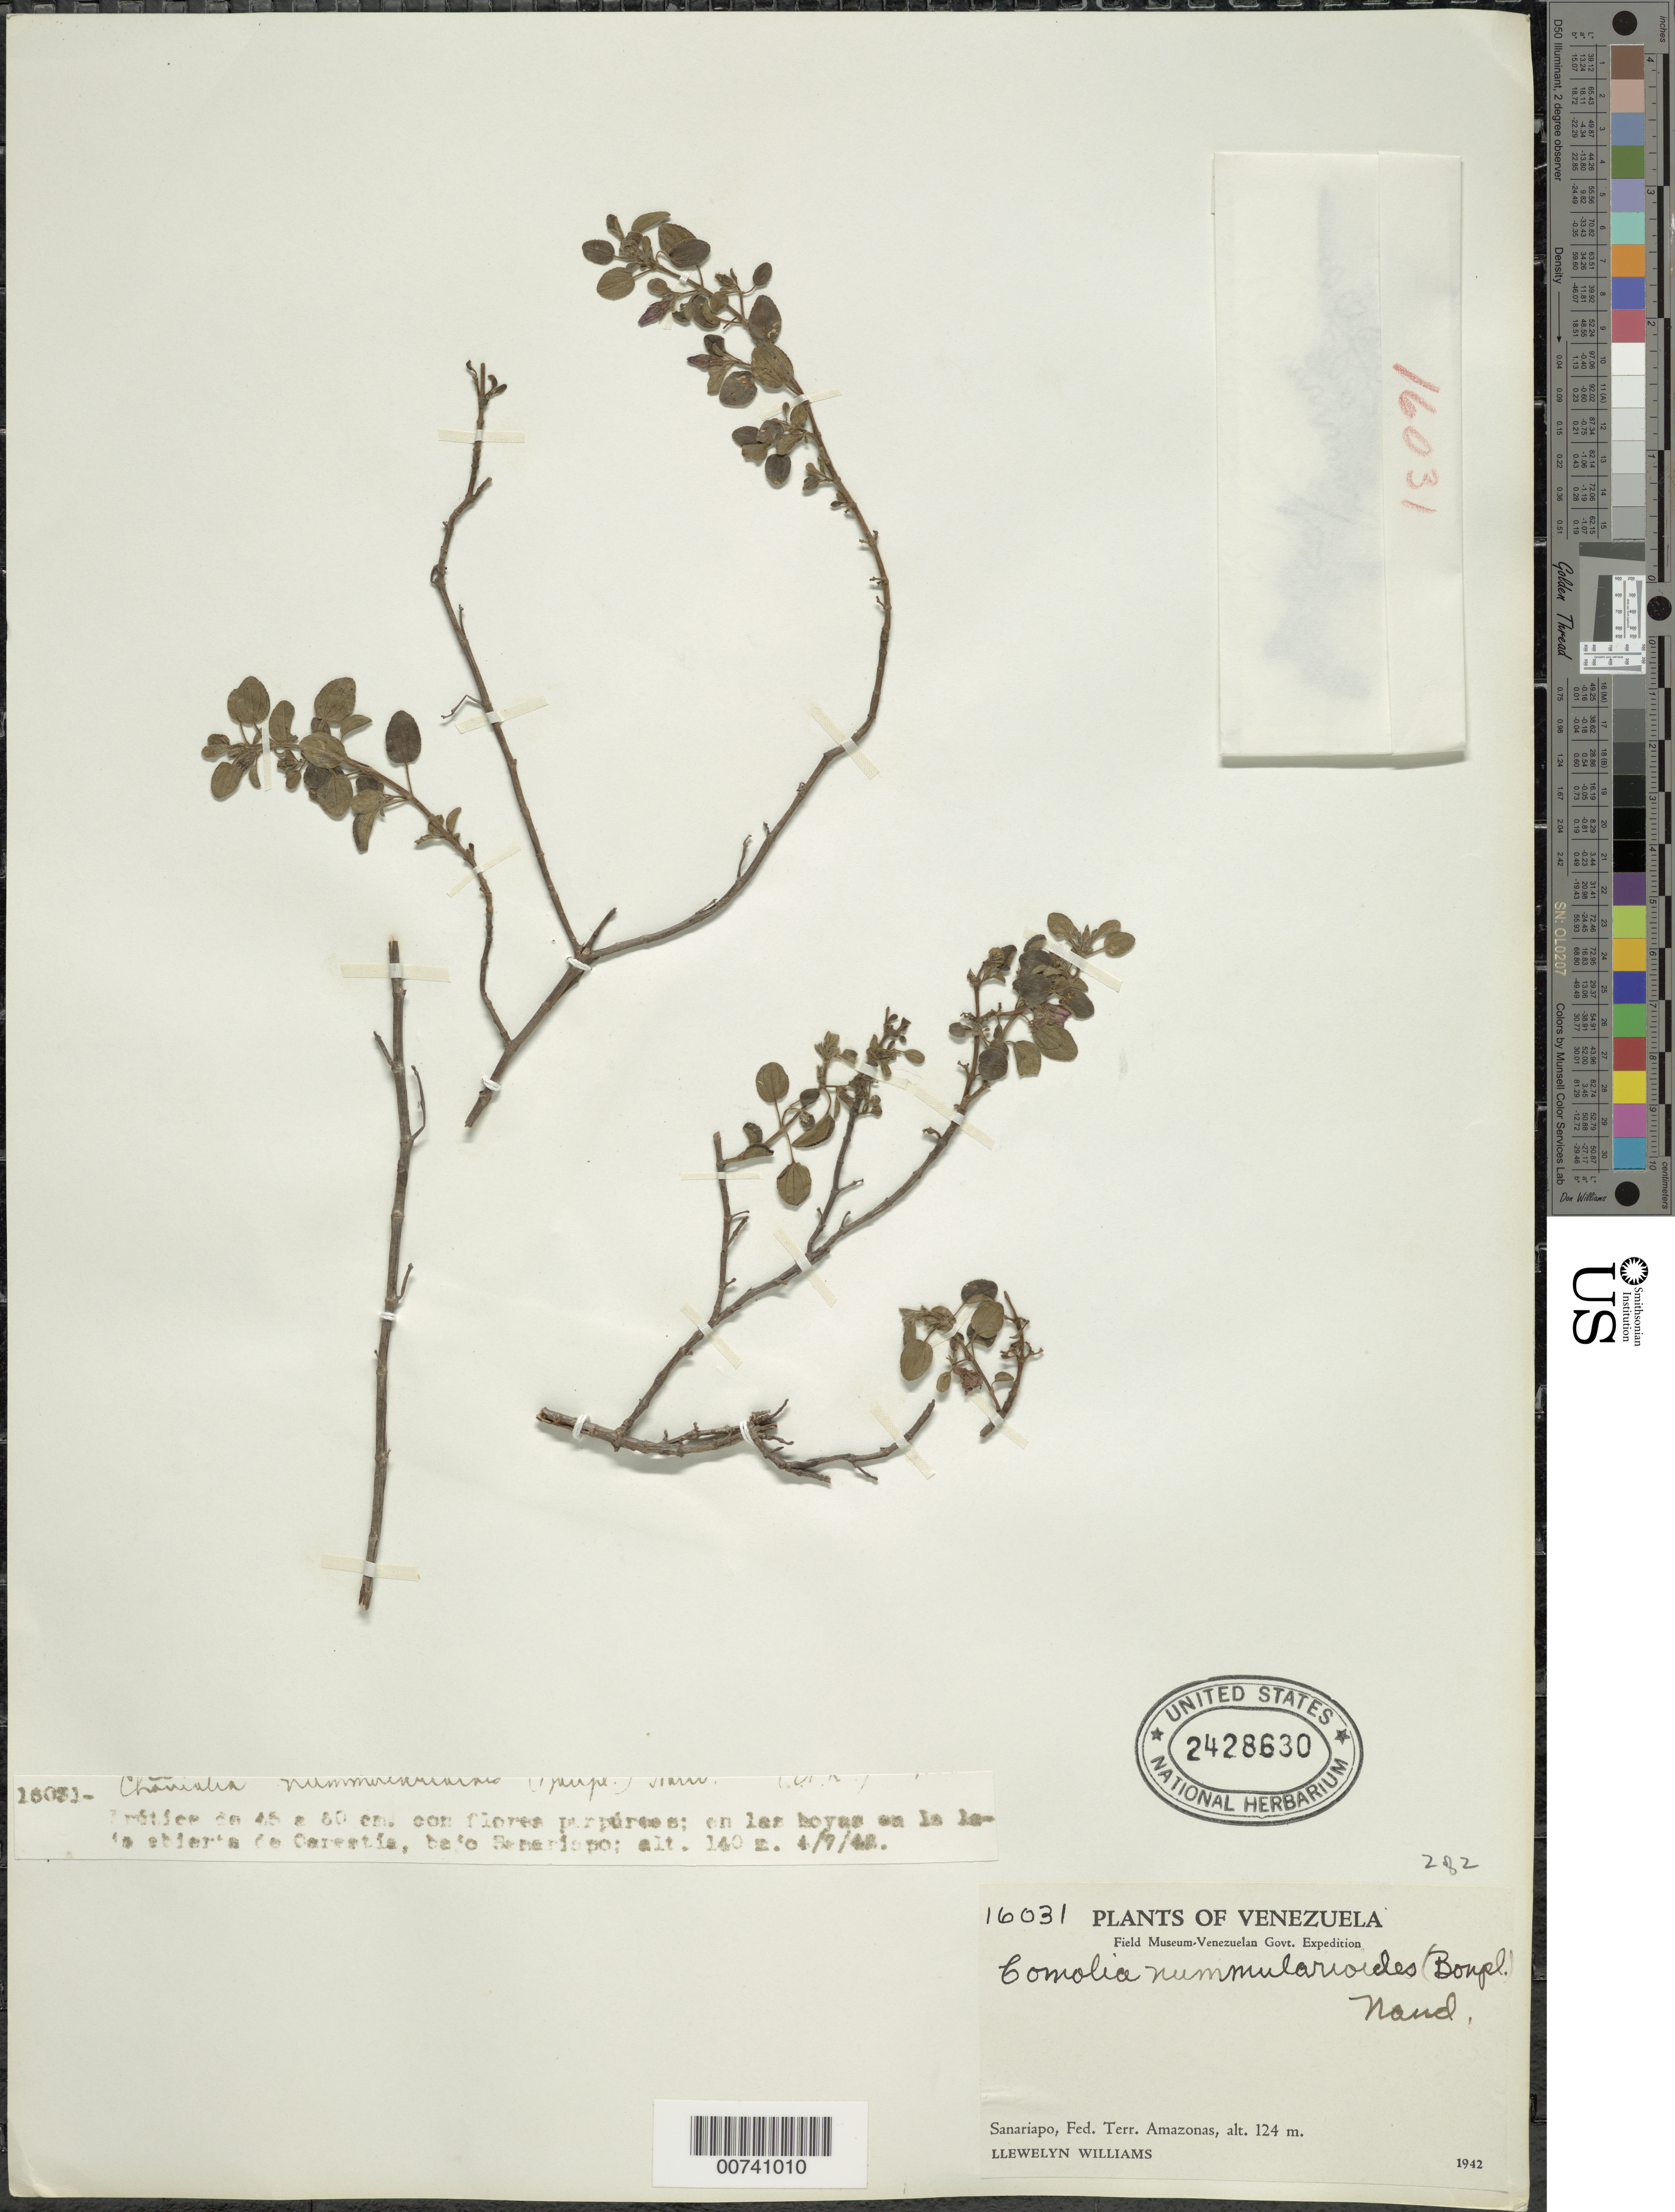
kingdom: Plantae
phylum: Tracheophyta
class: Magnoliopsida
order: Myrtales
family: Melastomataceae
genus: Comolia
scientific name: Comolia nummularioides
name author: (Bonpl.) Naudin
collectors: Ll. Williams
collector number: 16031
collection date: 1942-07-04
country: Venezuela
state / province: Amazonas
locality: En las boyas en la laca abierta de Carertía, bajo Sanariapo, Fed. Terr. Amazonas.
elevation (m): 124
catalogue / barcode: US 2428630